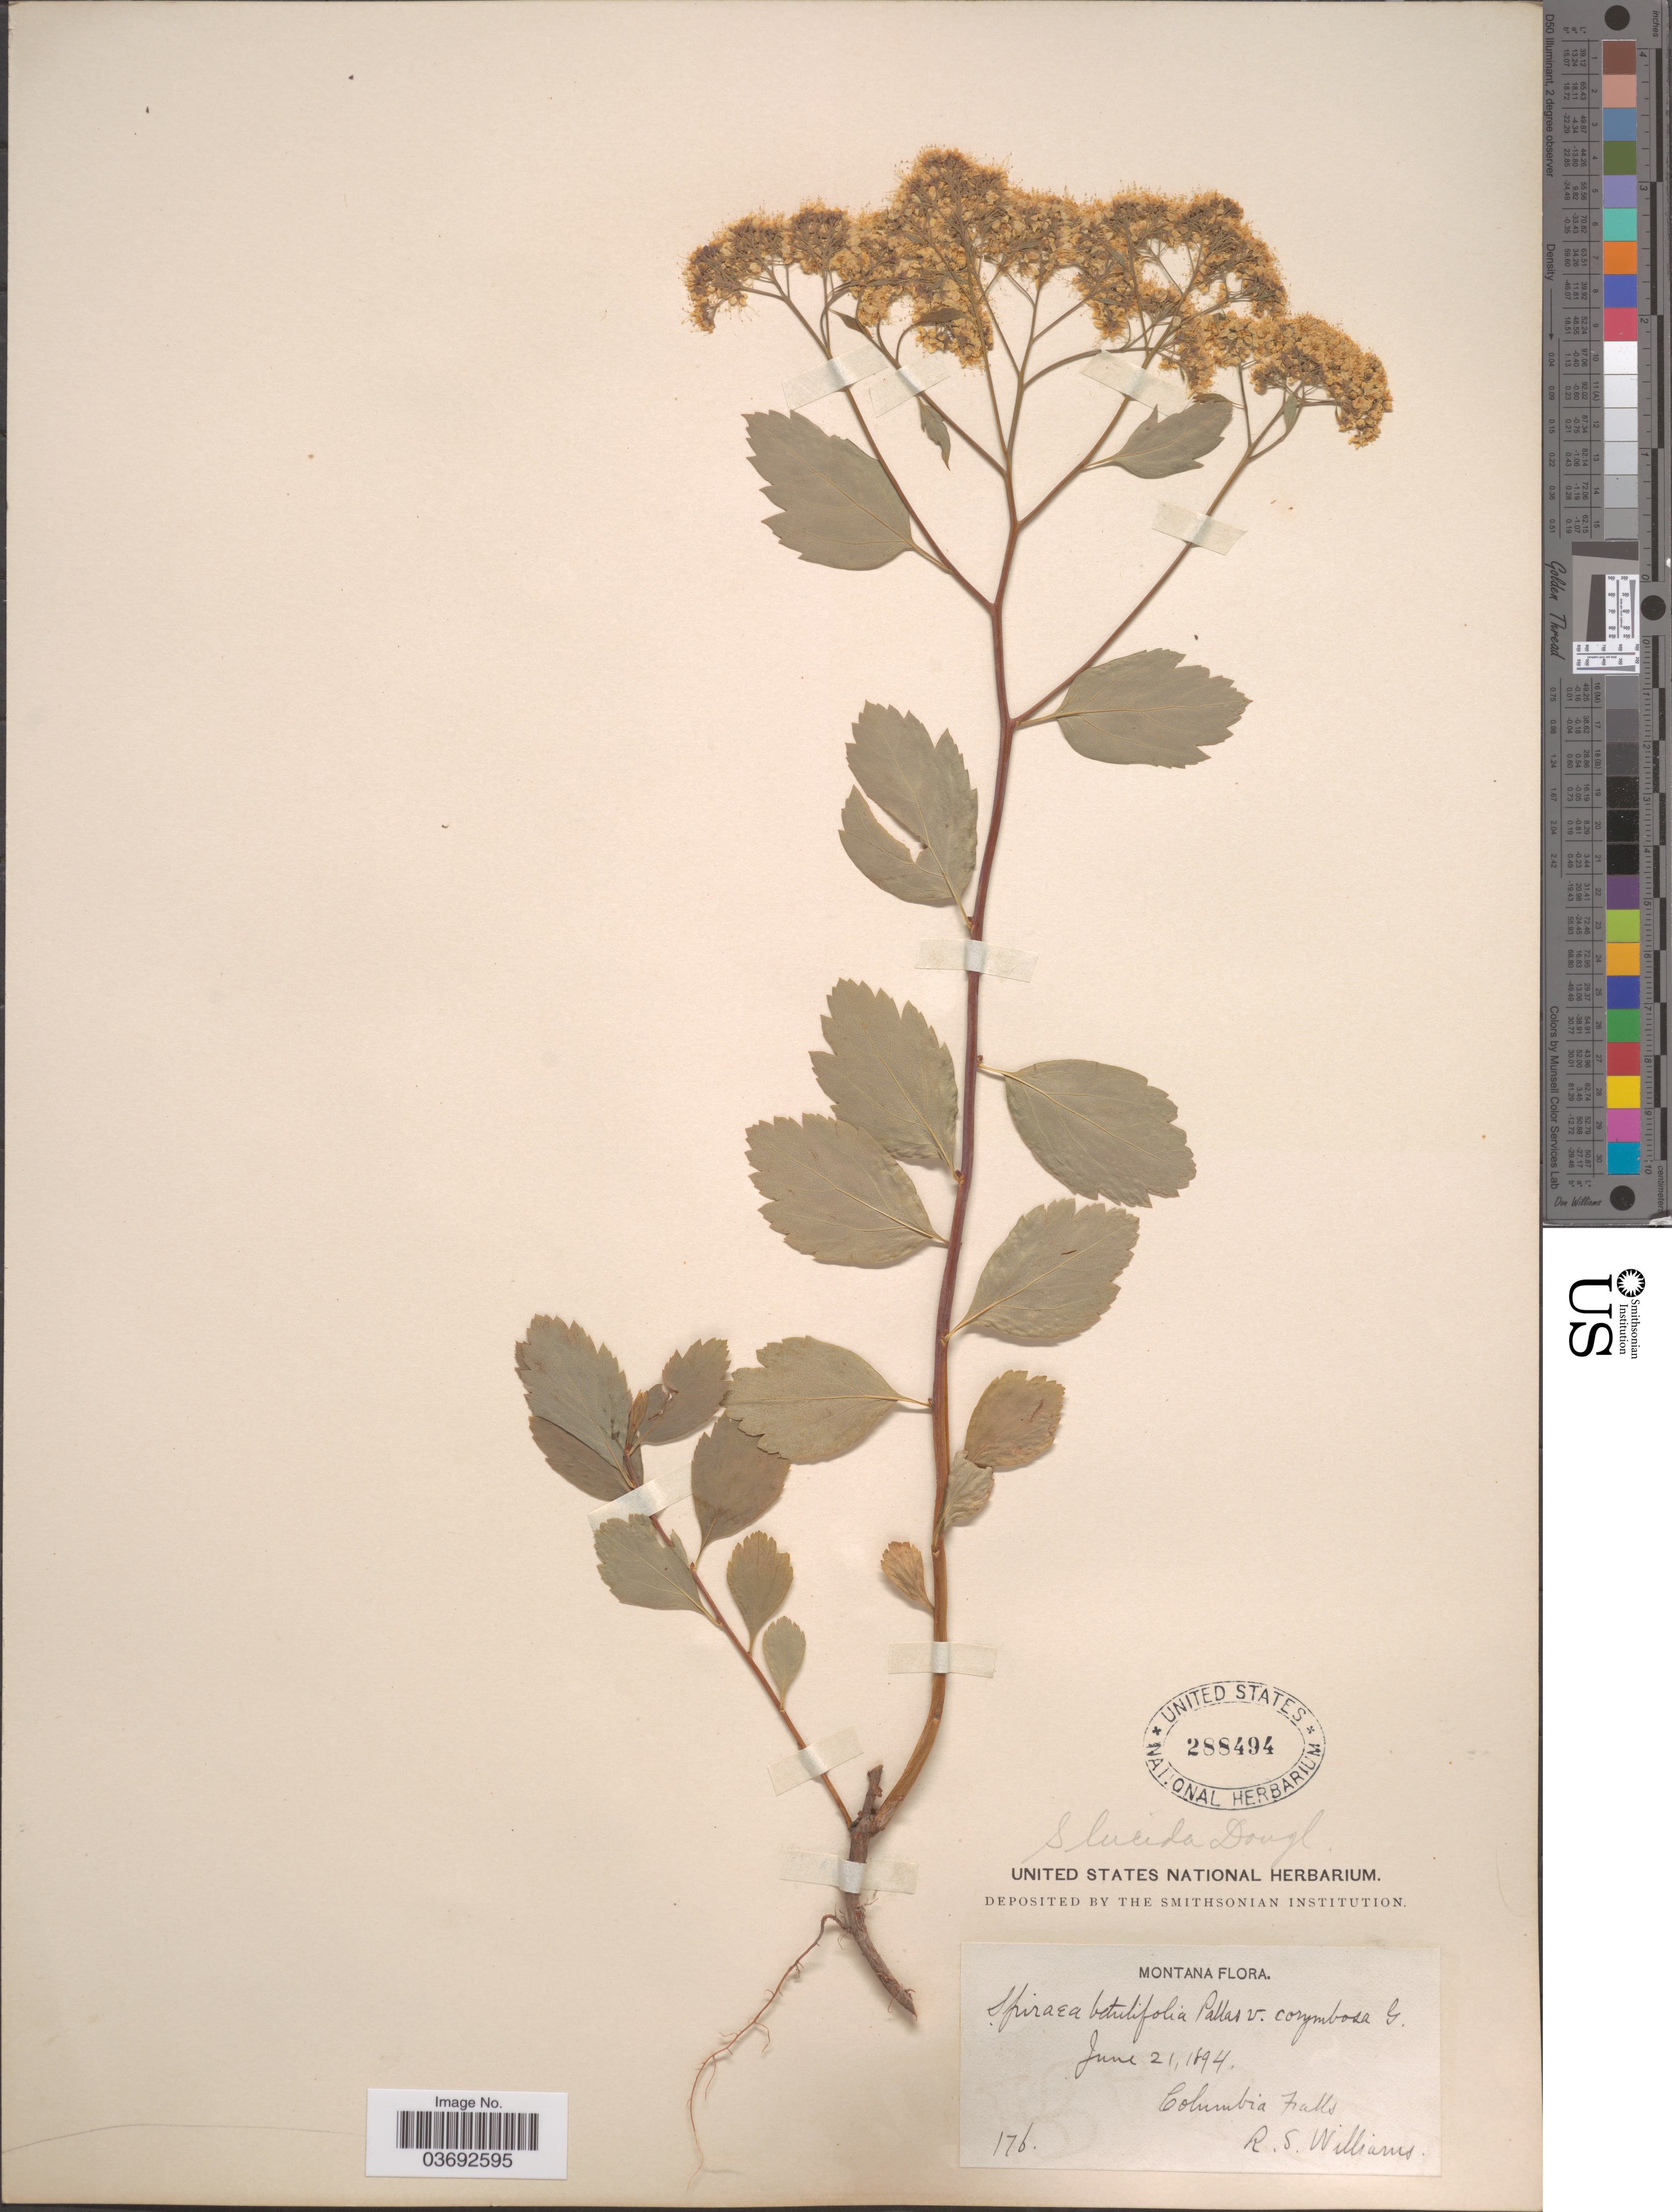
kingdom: Plantae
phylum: Tracheophyta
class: Magnoliopsida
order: Rosales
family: Rosaceae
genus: Spiraea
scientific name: Spiraea lucida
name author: Douglas ex Greene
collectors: R. S. Williams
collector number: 176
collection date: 1894-06-21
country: United States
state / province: Montana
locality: Columbia Falls.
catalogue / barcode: US 288494